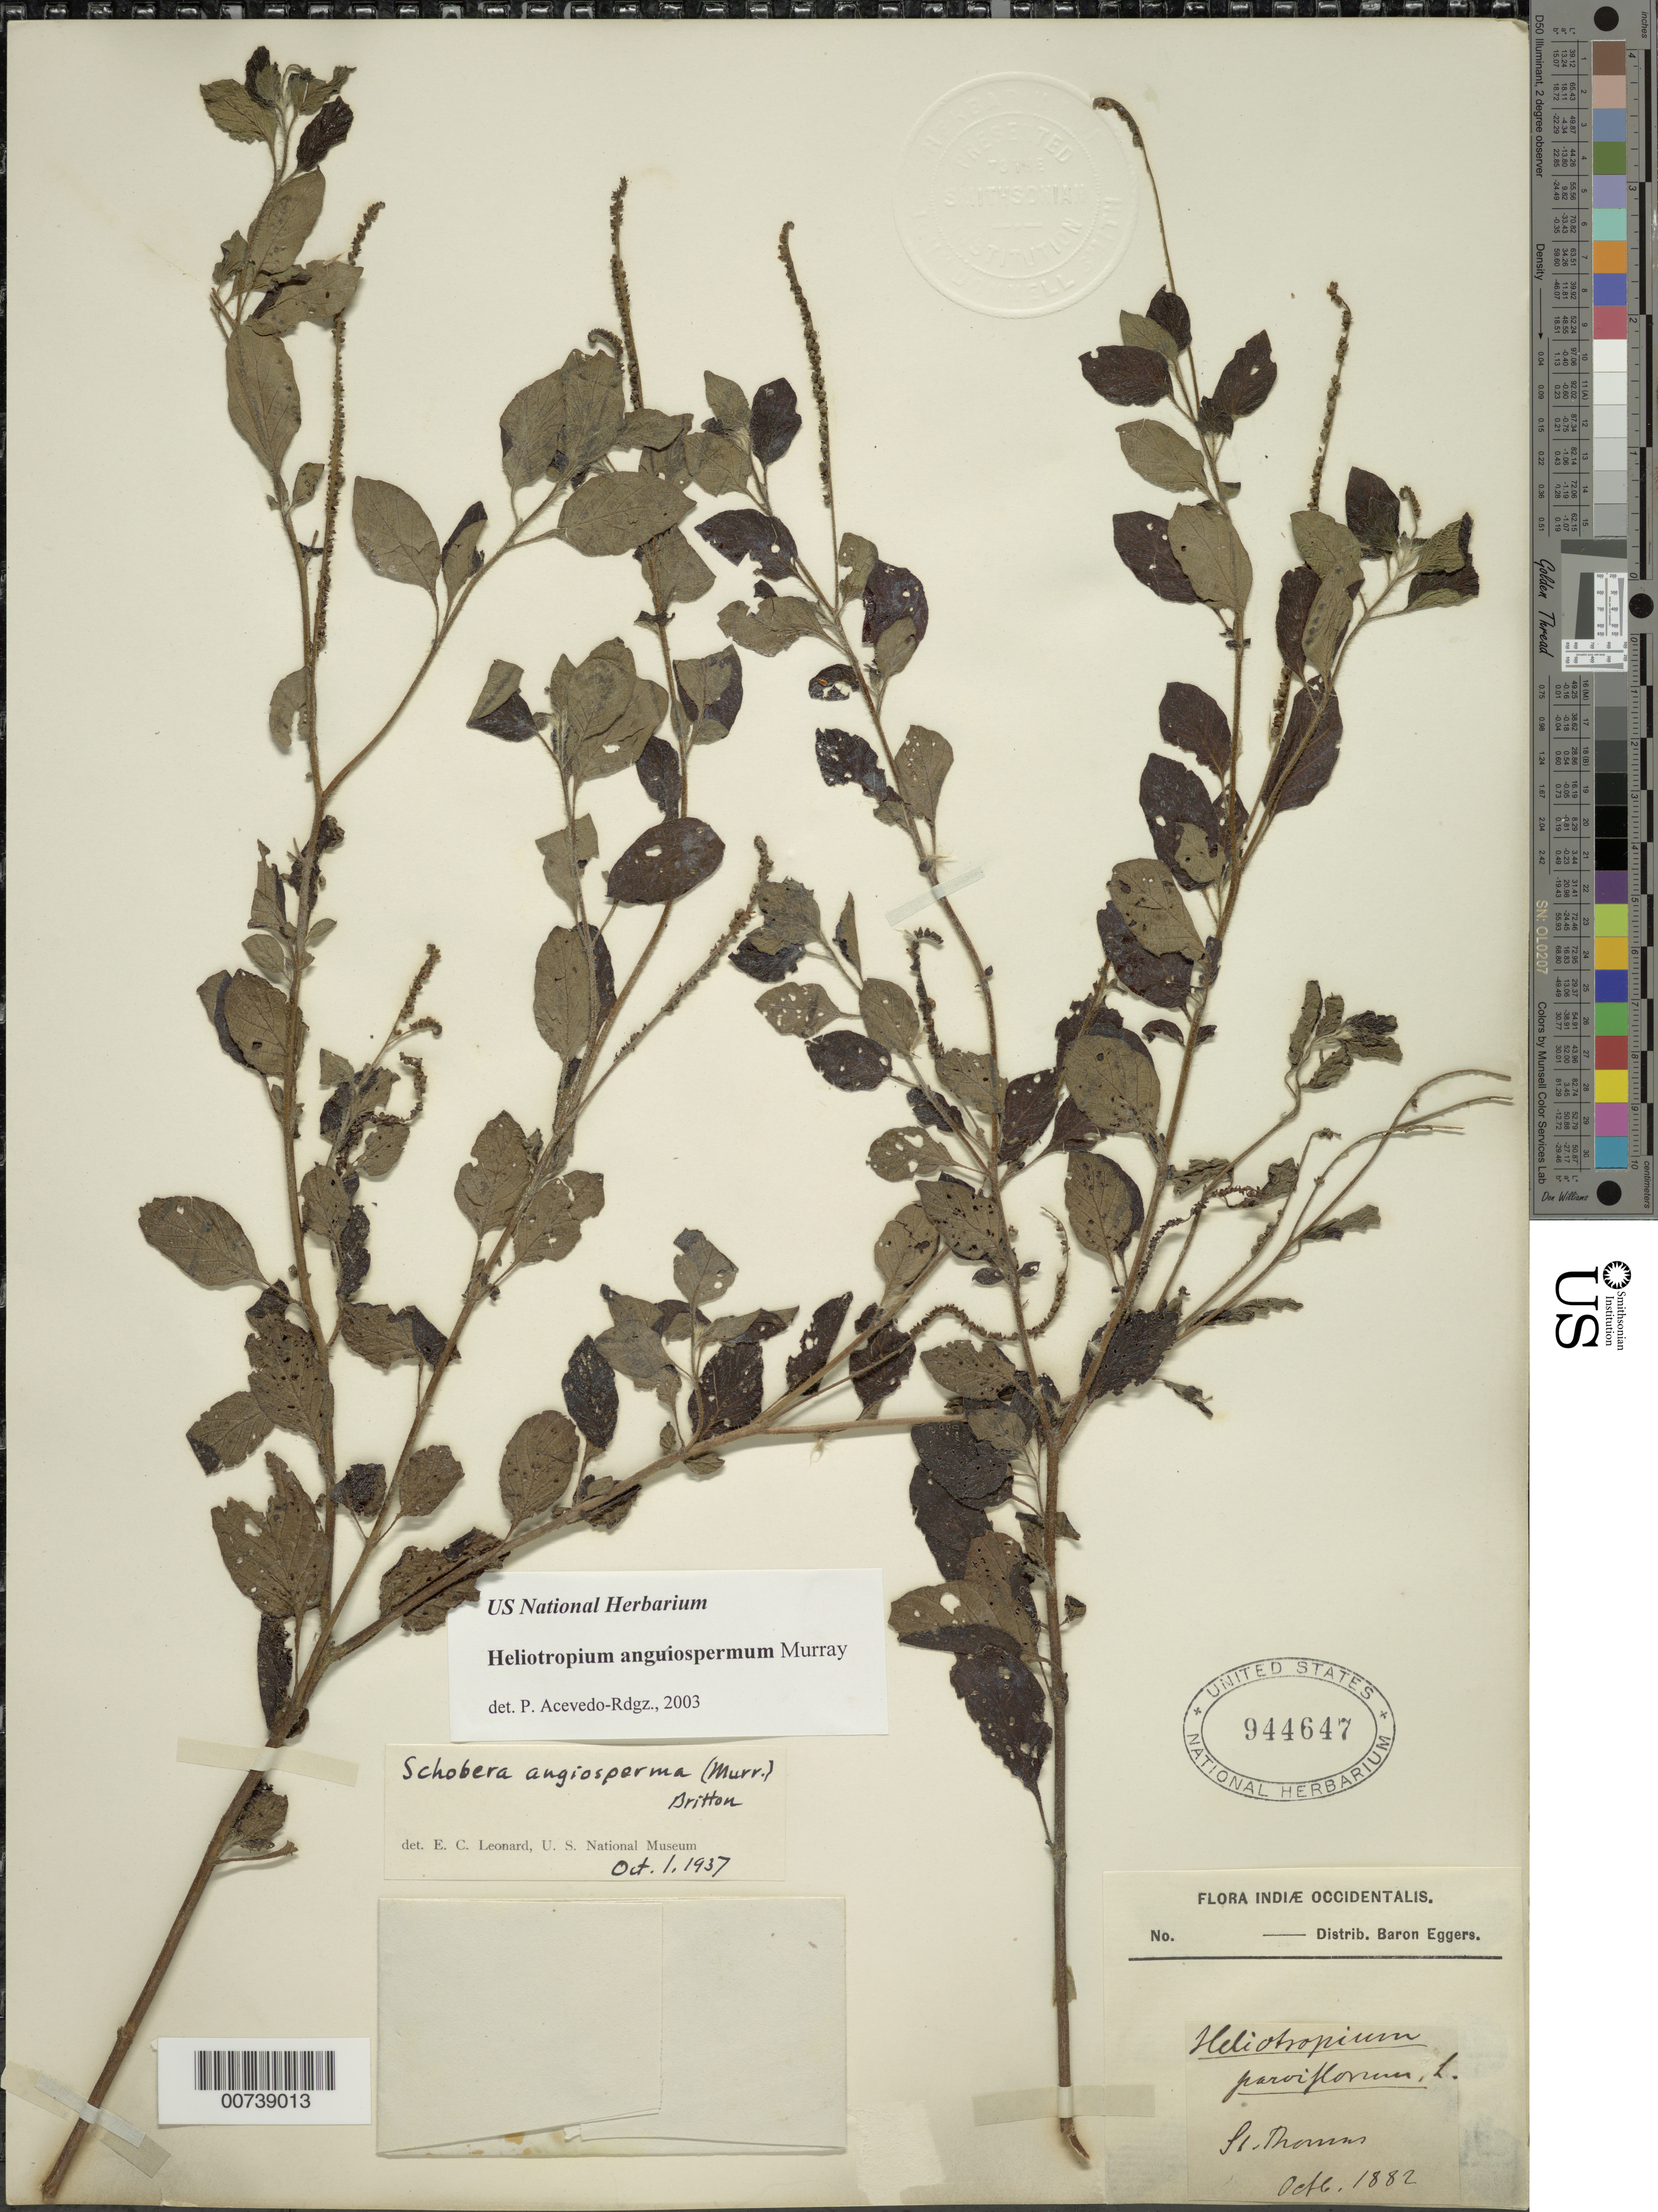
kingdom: Plantae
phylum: Tracheophyta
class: Magnoliopsida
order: Boraginales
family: Heliotropiaceae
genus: Heliotropium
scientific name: Heliotropium angiospermum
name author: Murray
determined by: Acevedo-Rodríguez, P., (BOT), Smithsonian Institution - National Museum of Natural History (UNITED STATES)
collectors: H. F. A. von Eggers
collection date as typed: Oct 1882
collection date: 1882-10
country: U.S. Virgin Islands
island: St. Thomas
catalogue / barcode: US 944647